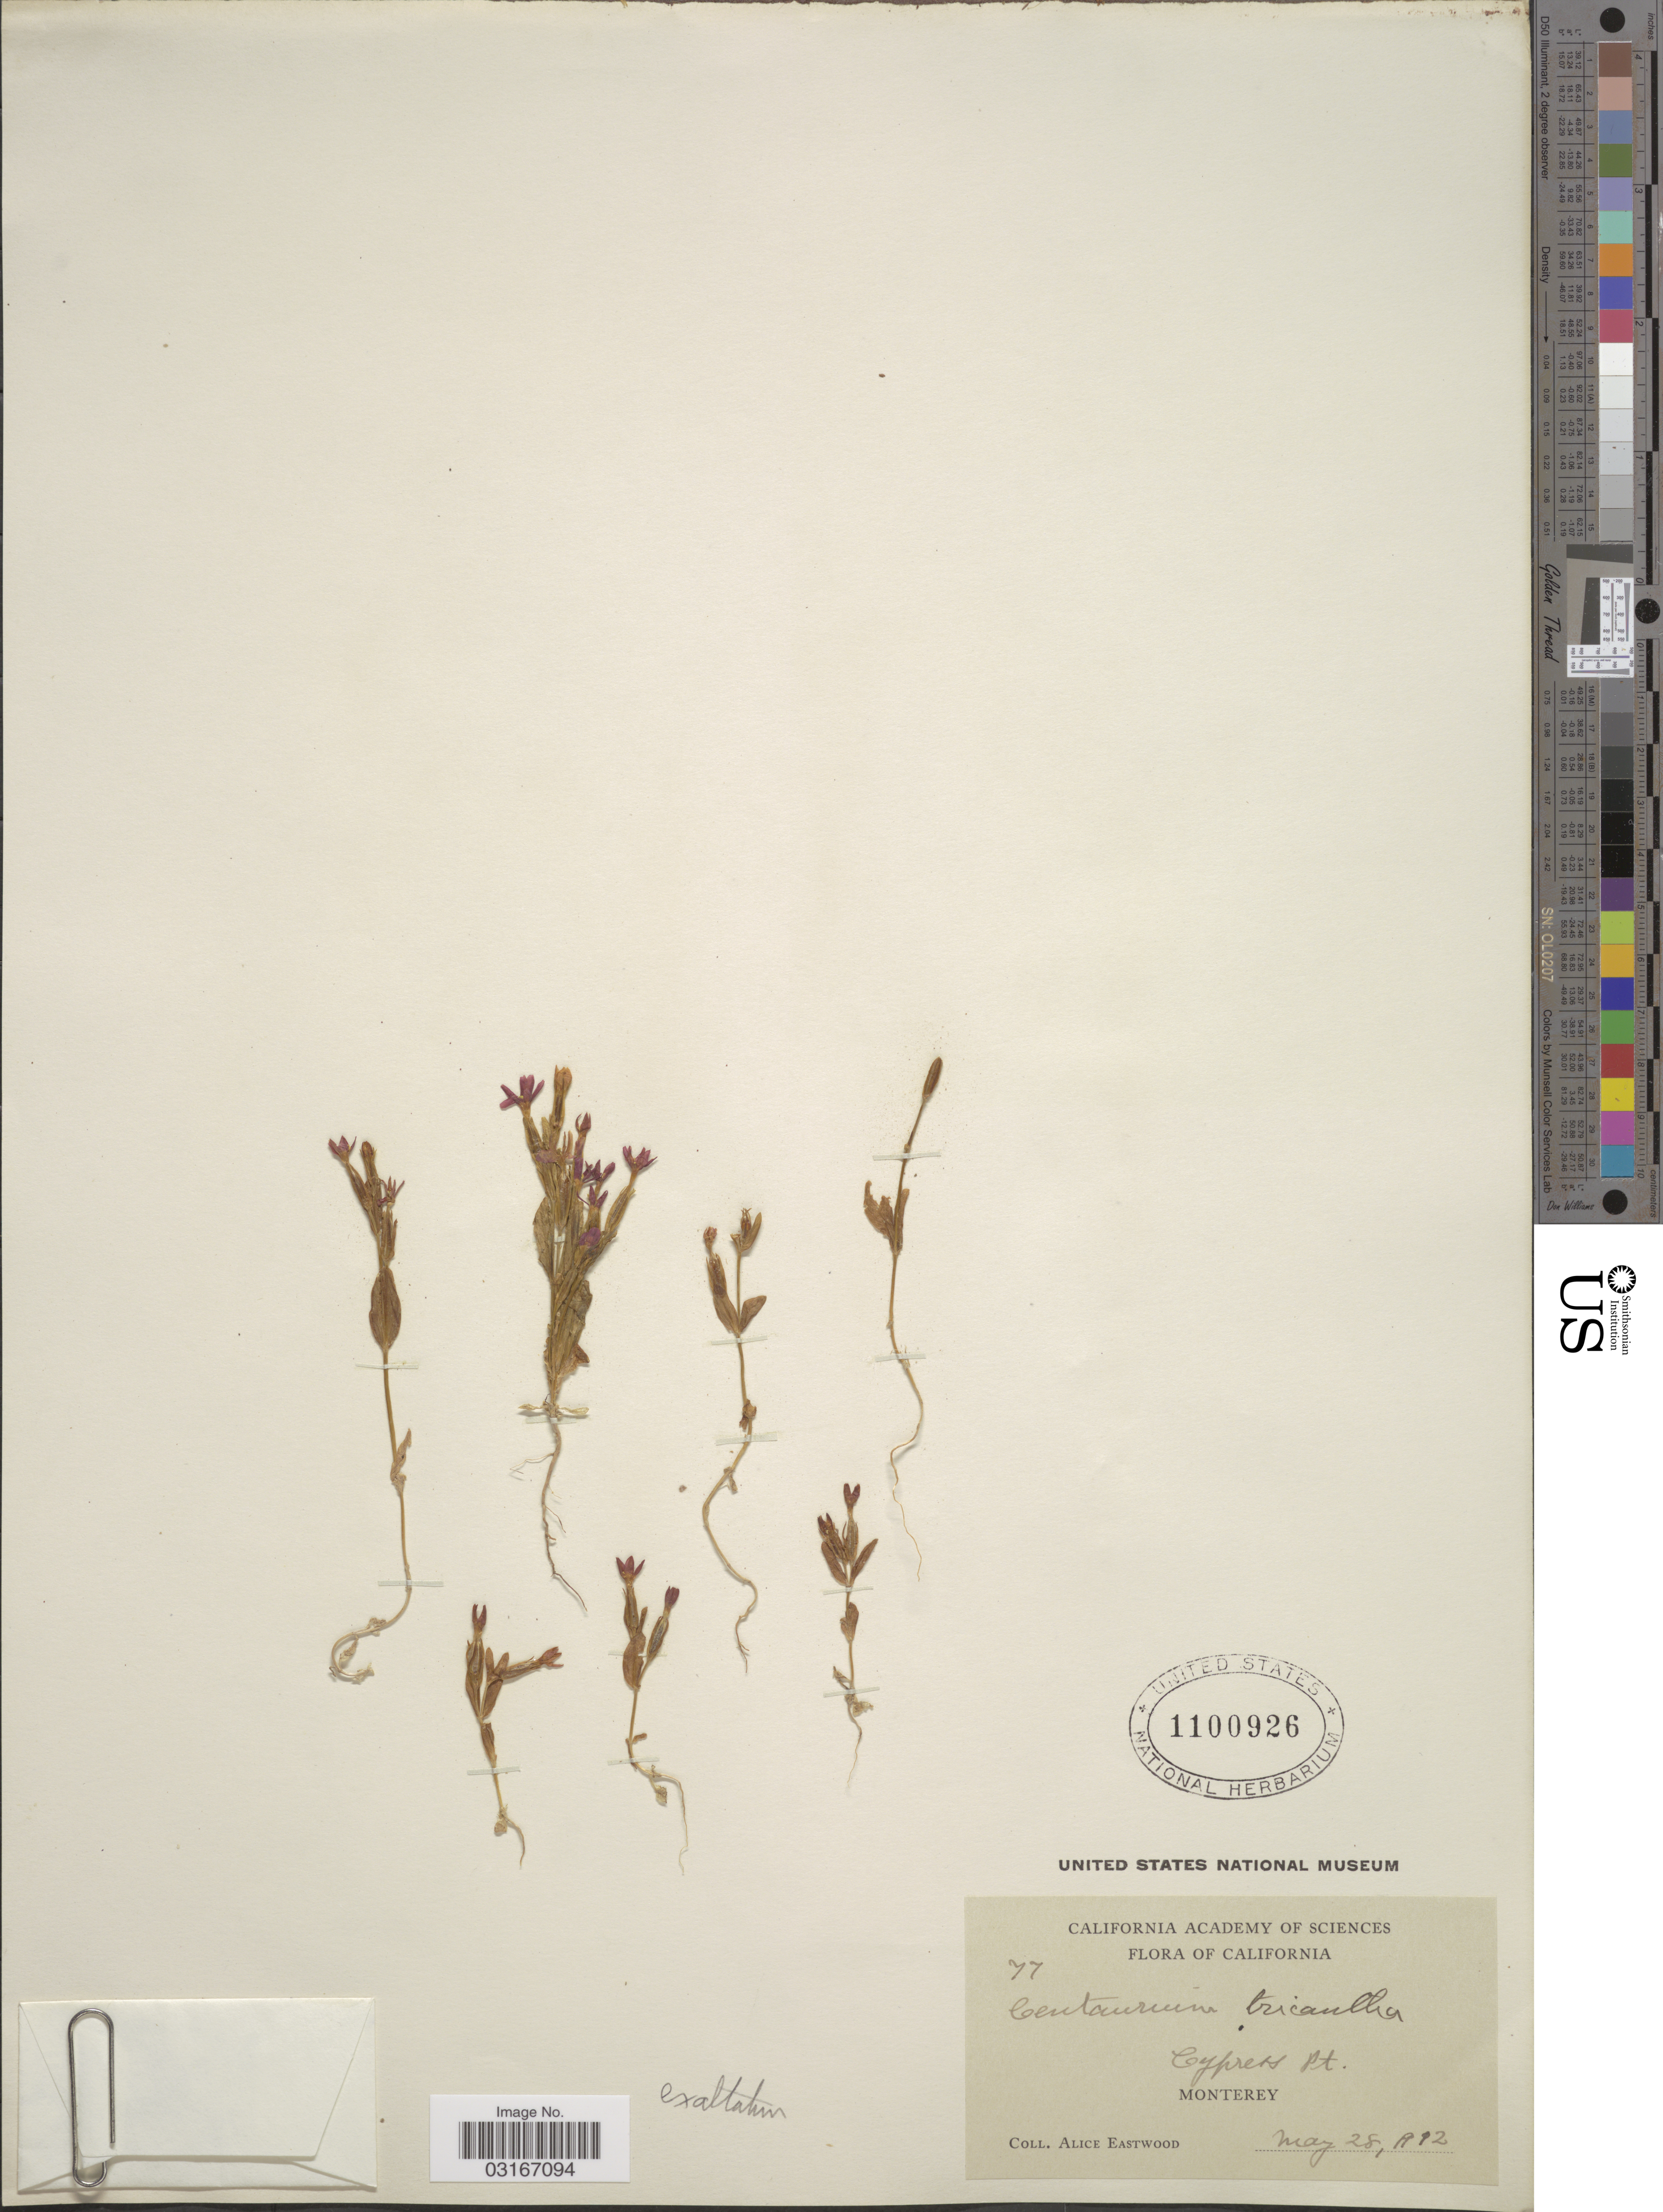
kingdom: Plantae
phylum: Tracheophyta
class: Magnoliopsida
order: Gentianales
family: Gentianaceae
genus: Centaurium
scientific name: Centaurium exaltatum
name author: (Griseb.) W. Wight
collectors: A. Eastwood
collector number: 77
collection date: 1992-05-28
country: United States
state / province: California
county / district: Monterey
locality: Cypress Pt. Monterey.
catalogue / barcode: US 1100926